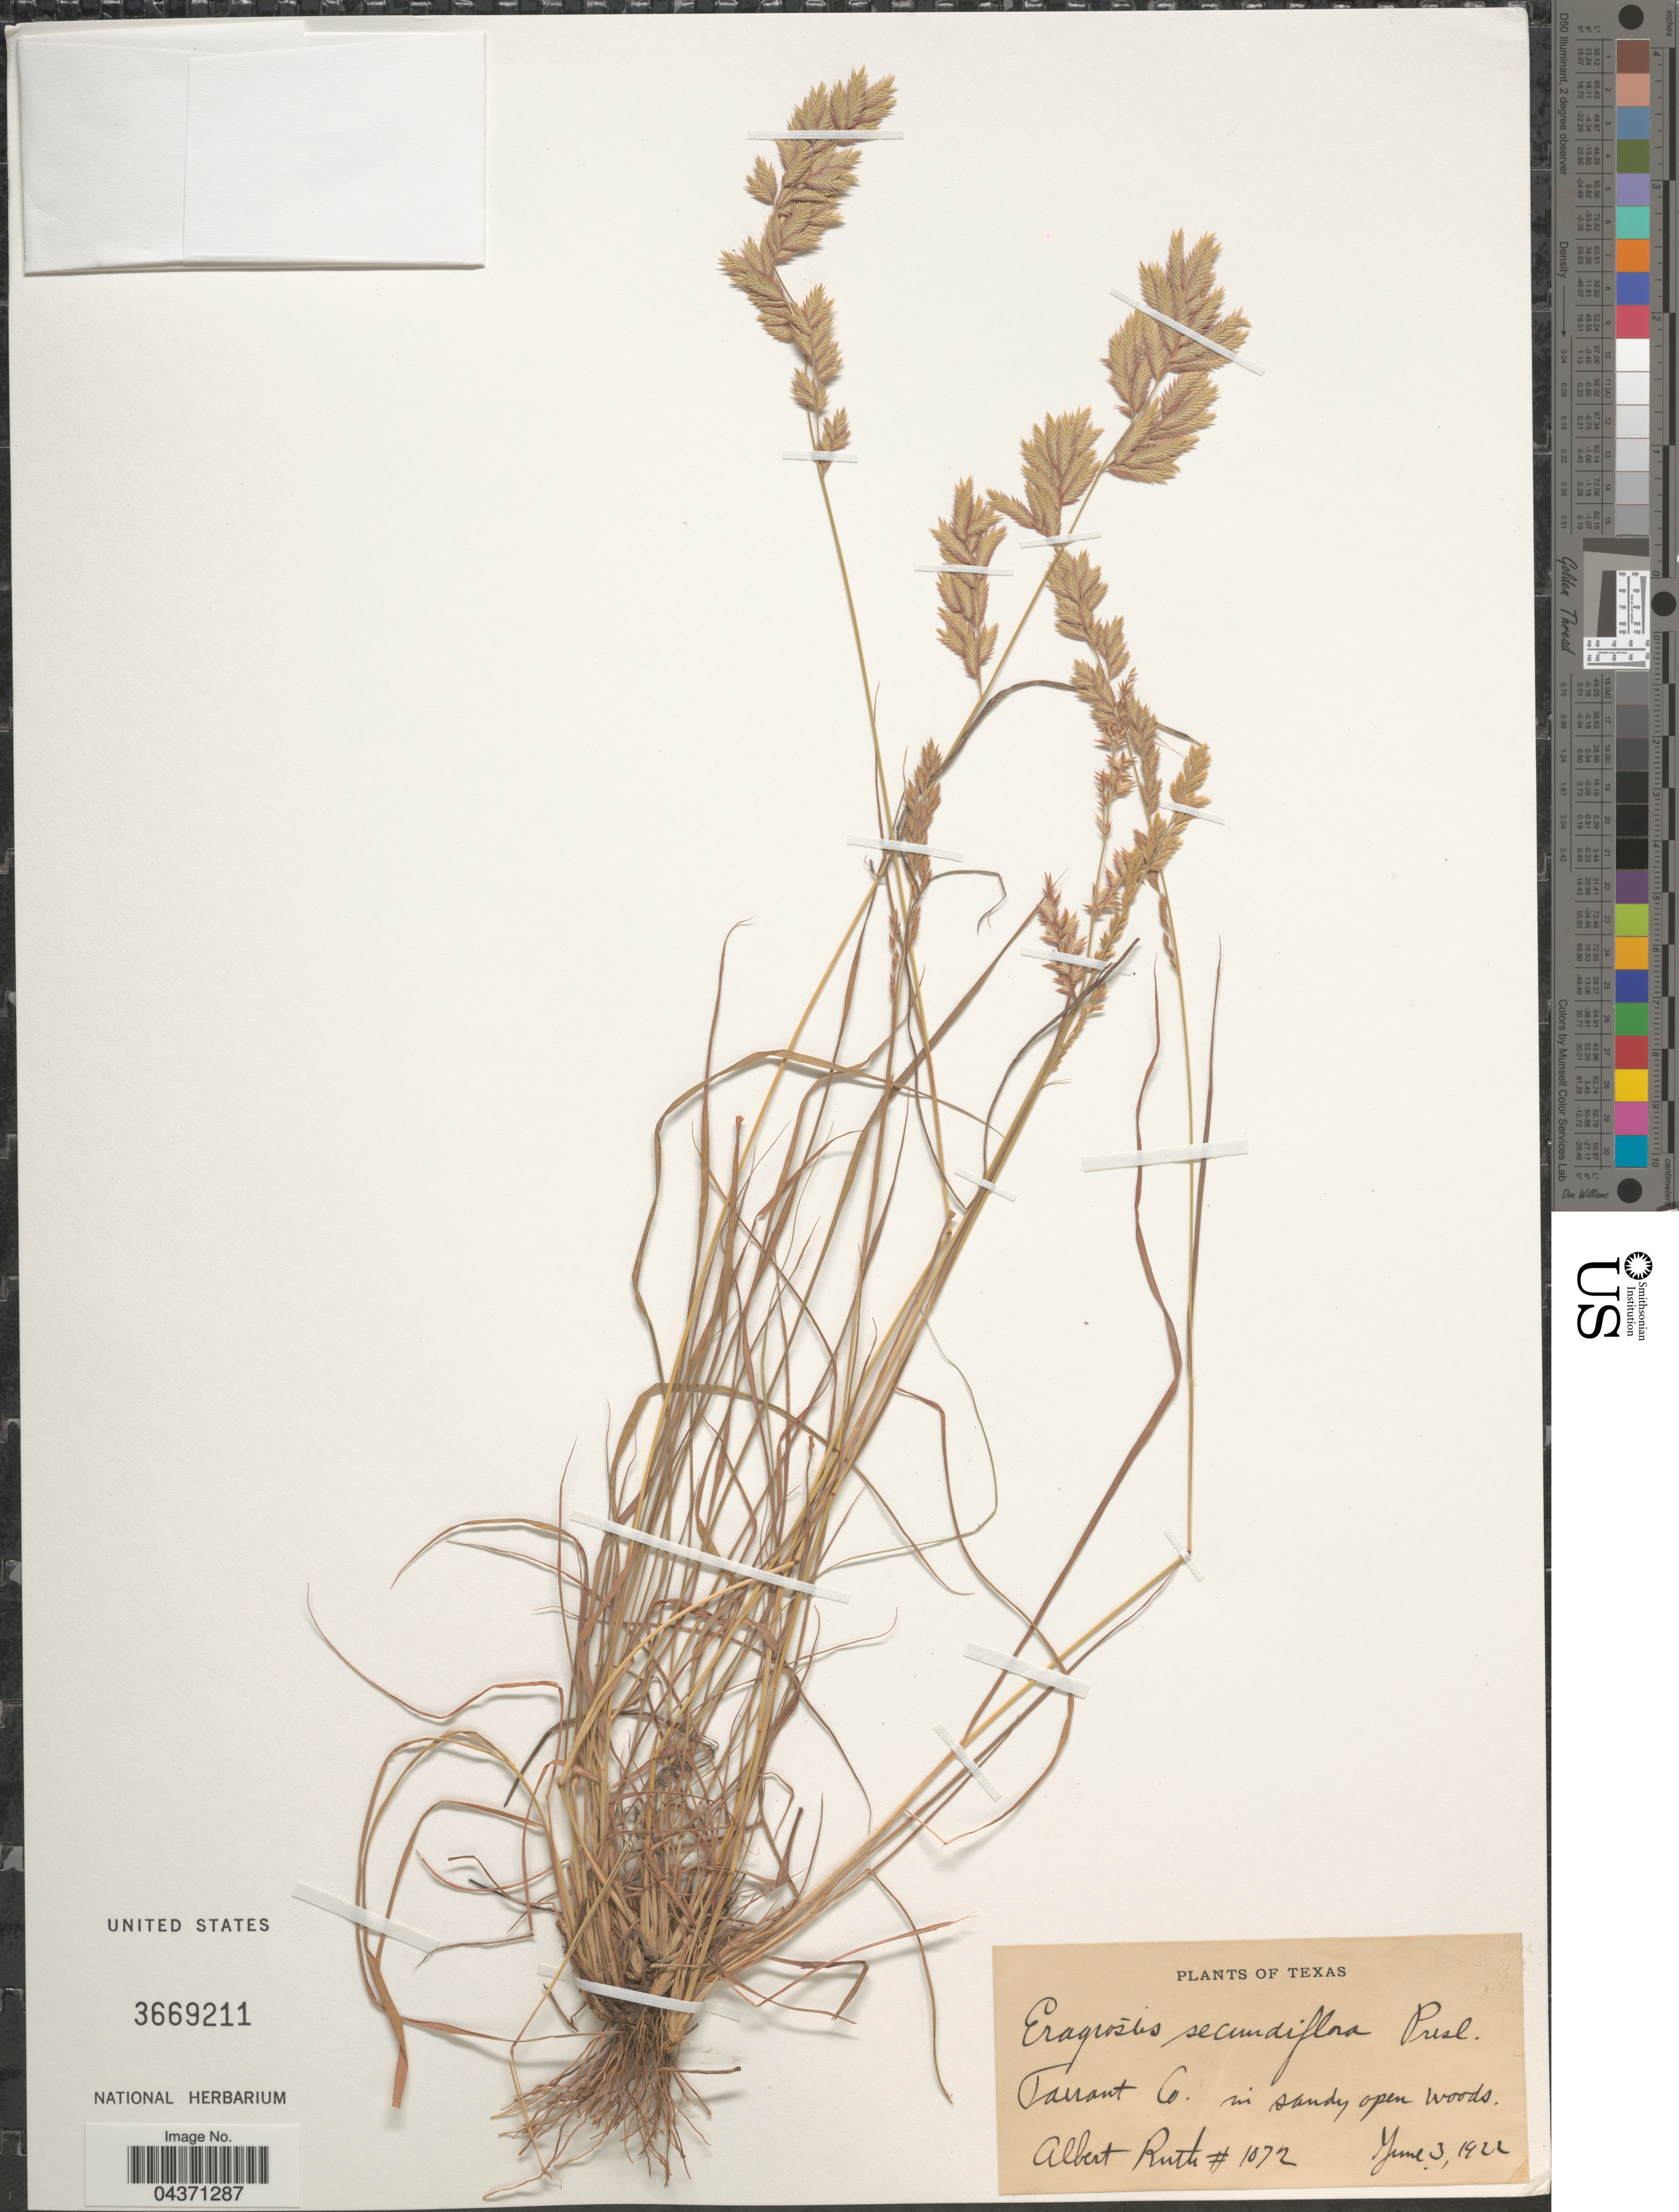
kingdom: Plantae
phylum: Tracheophyta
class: Liliopsida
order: Poales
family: Poaceae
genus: Eragrostis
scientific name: Eragrostis secundiflora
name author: J. Presl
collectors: A. Ruth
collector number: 1072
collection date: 1922-06-03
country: United States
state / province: Texas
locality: Tanant Co.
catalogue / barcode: US 3669211